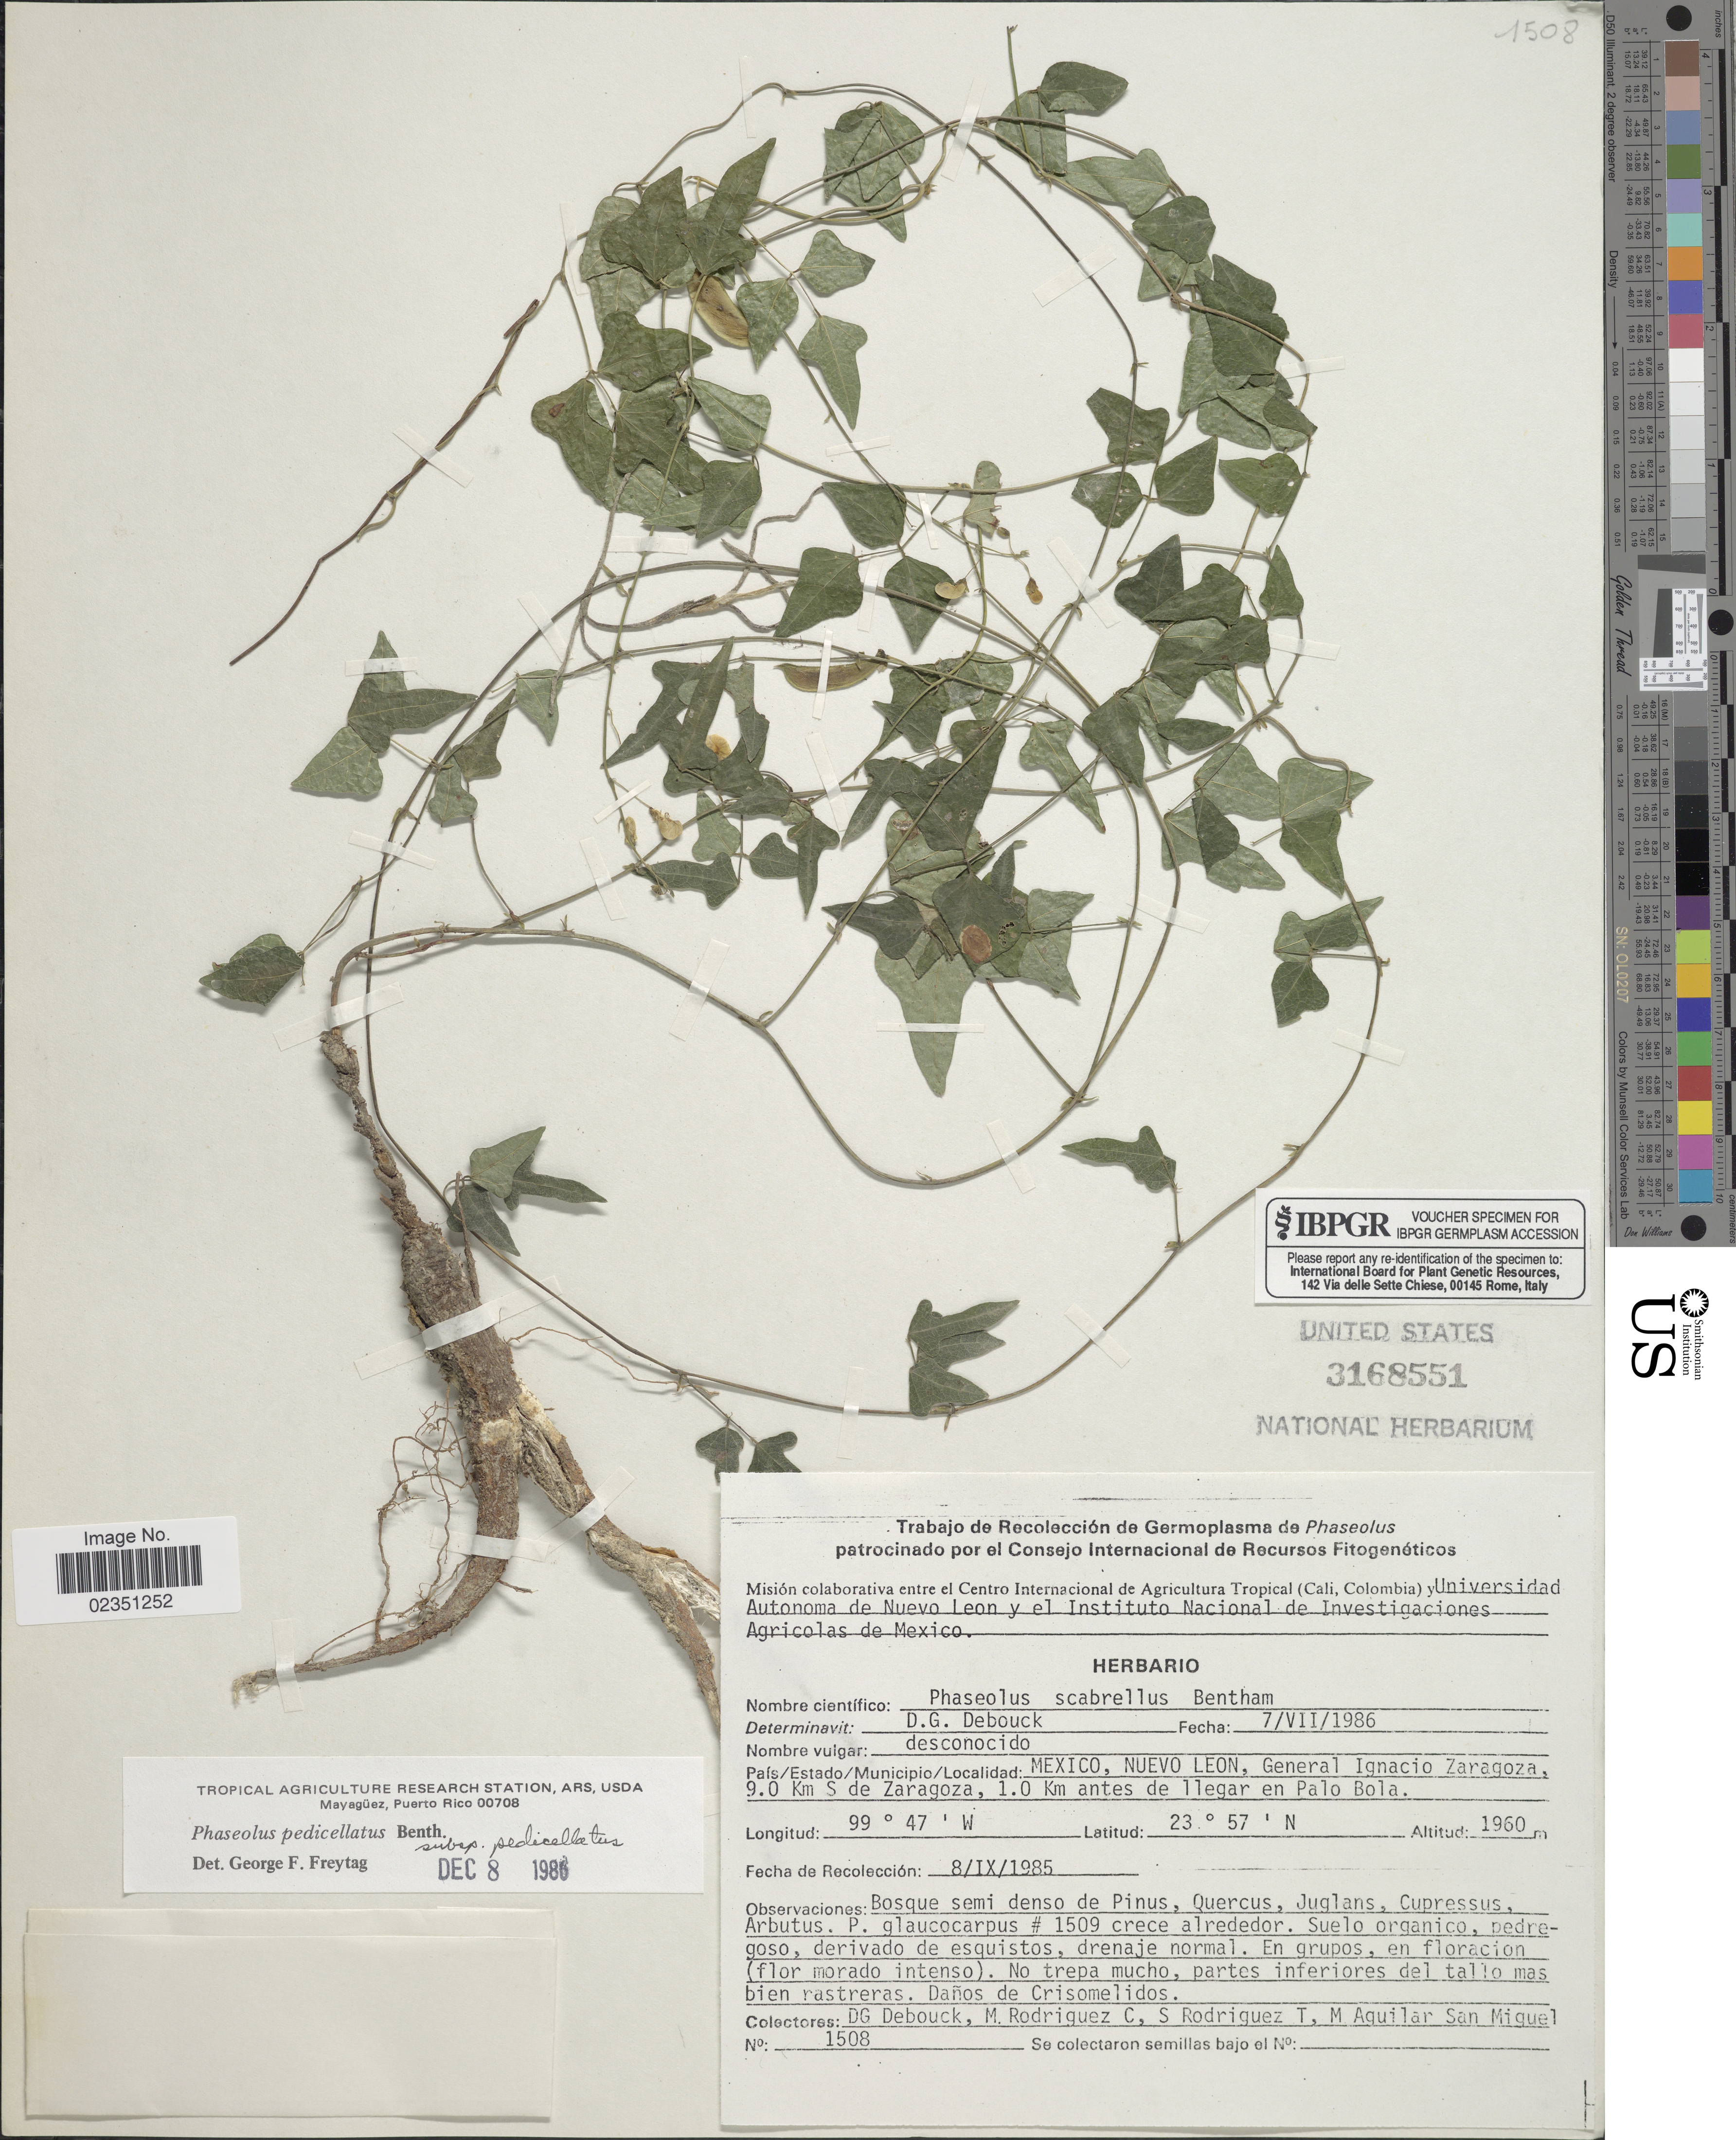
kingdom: Plantae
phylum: Tracheophyta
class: Magnoliopsida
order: Fabales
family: Fabaceae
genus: Phaseolus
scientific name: Phaseolus pedicellatus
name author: Benth.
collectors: D. Debouck, M. Rodriguez C., S. Rodriguez T. & M. San Miguel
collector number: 1508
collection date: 1985-09-08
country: Mexico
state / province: Nuevo León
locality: General Ignacio Zaragoza, 9.0 Km S de Zaragoza, 1.0 Km antes de llegar en Palo Bola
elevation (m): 1960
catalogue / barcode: US 3168551